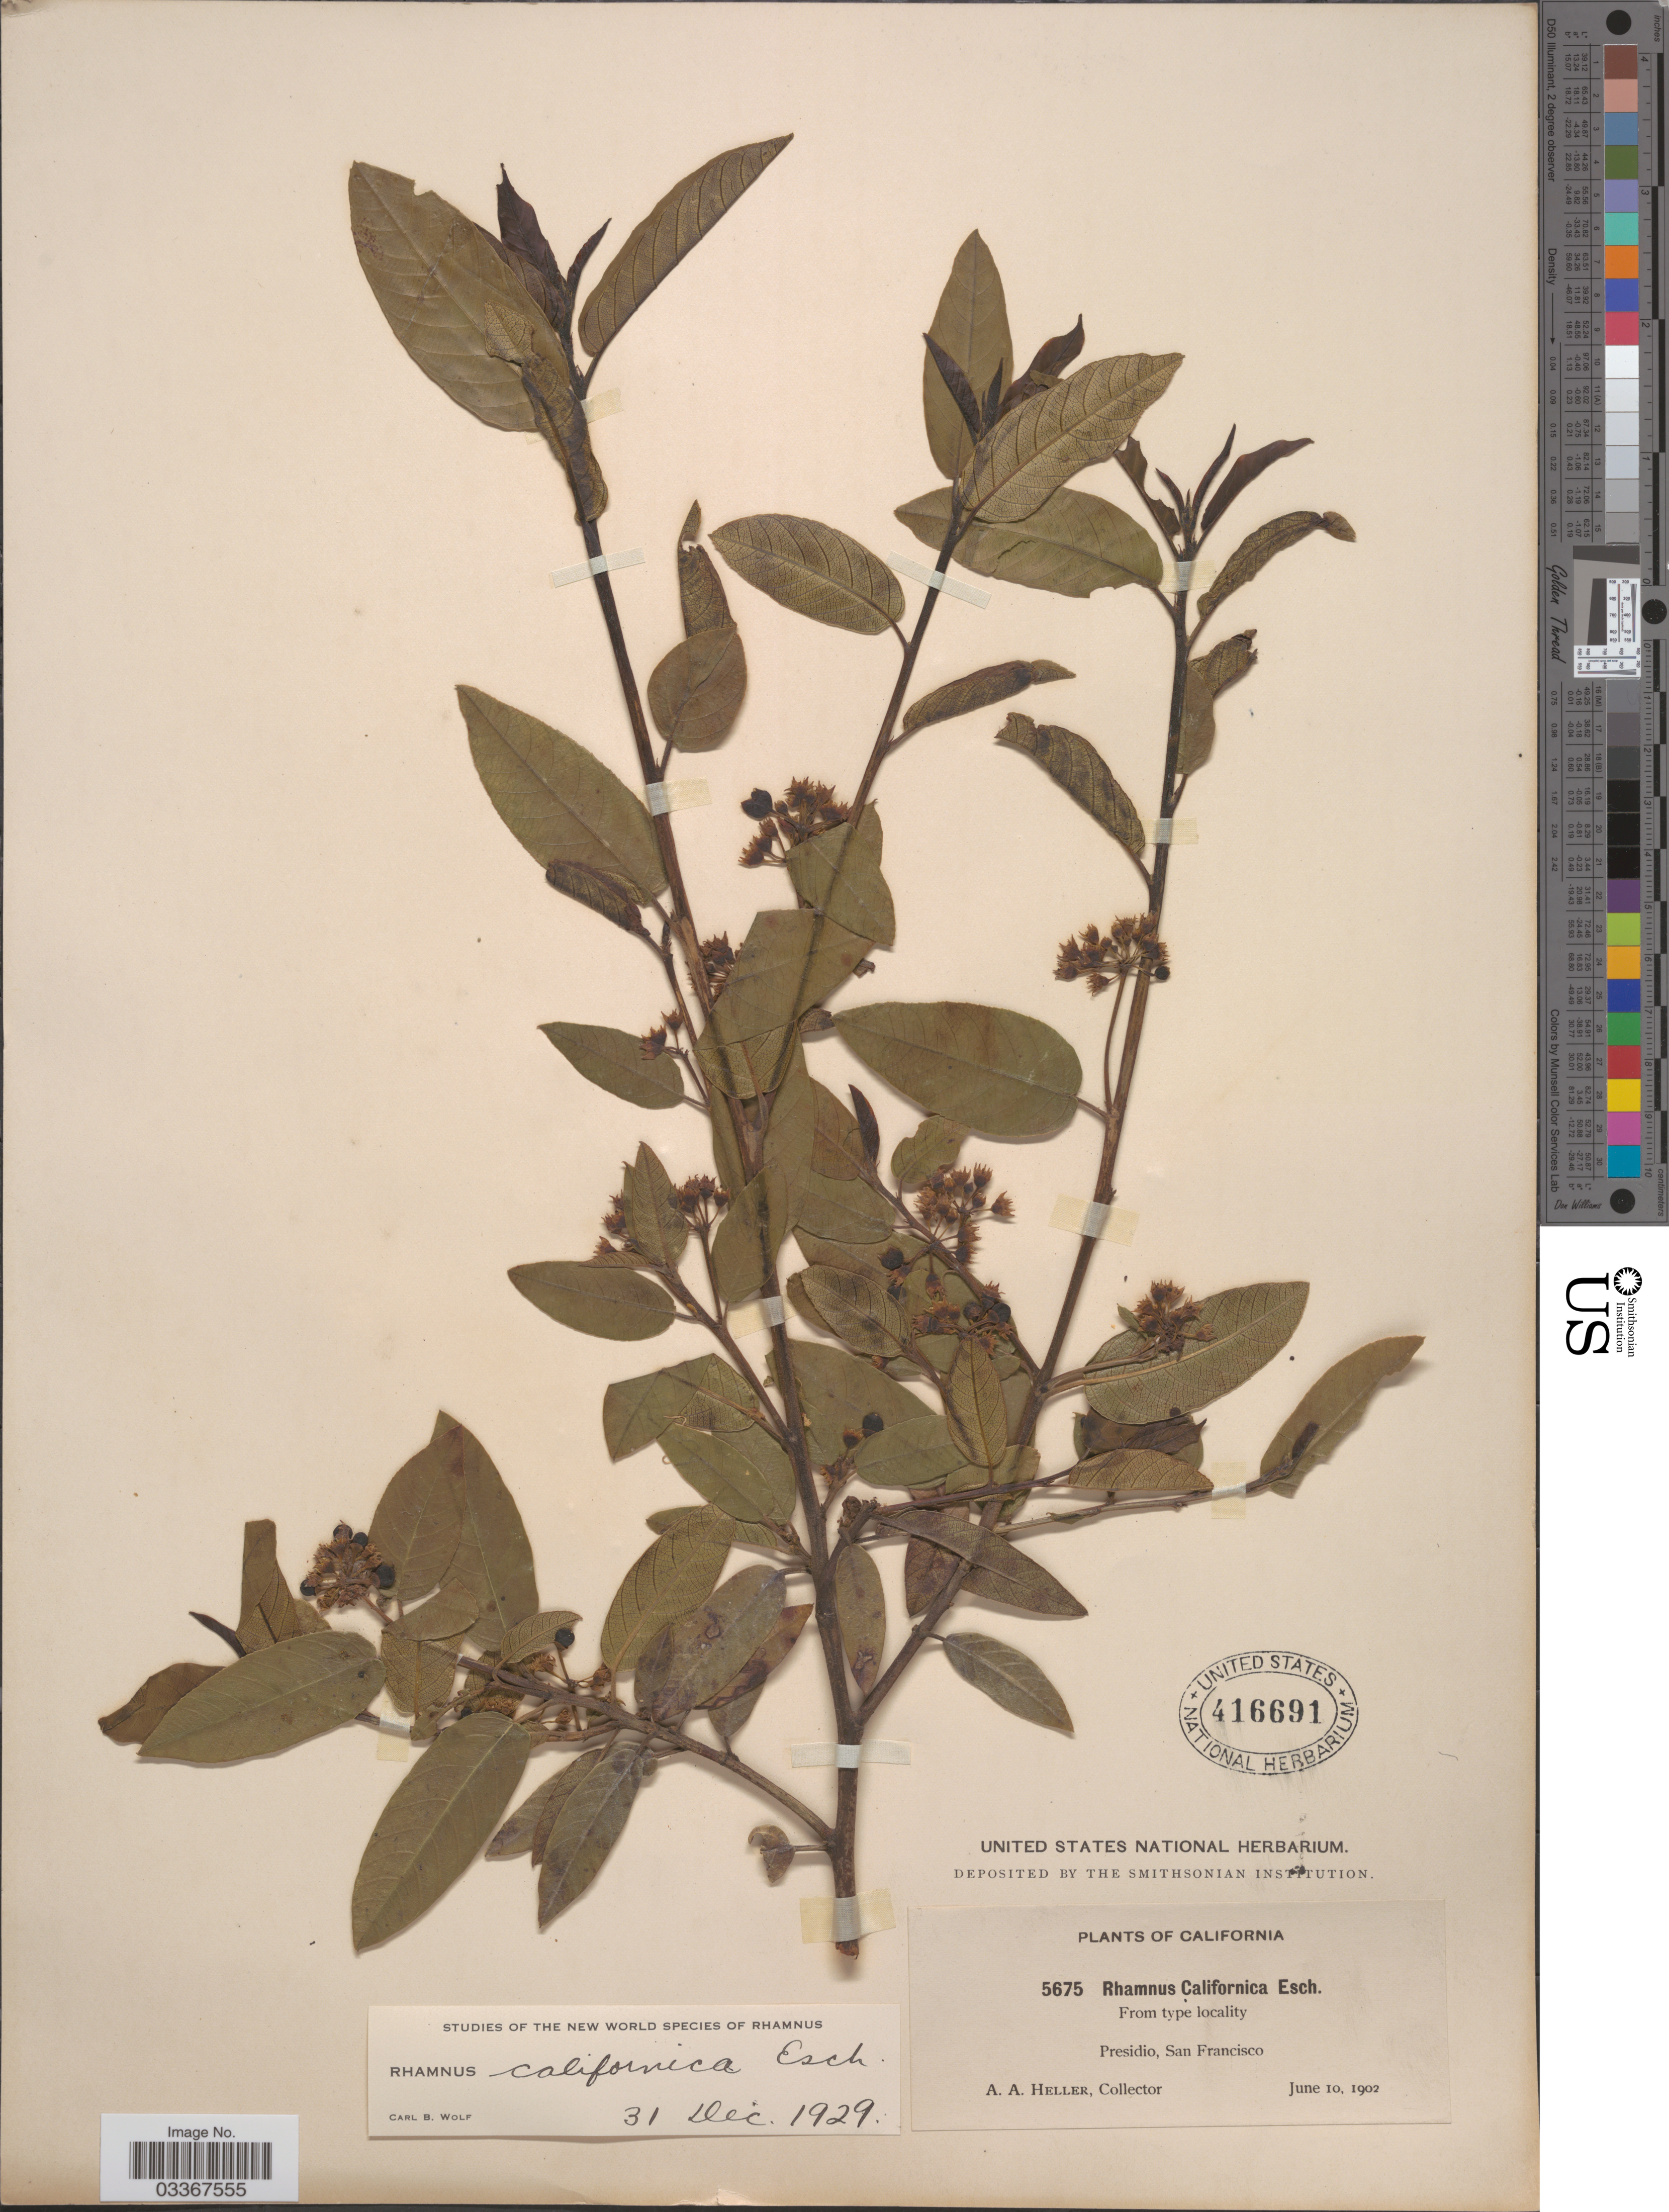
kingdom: Plantae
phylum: Tracheophyta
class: Magnoliopsida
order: Rosales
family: Rhamnaceae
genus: Frangula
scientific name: Frangula californica subsp. californica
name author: (Eschsch.) A. Gray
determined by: Strong, Mark T., (BOT), Smithsonian Institution - National Museum of Natural History (UNITED STATES)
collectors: A. A. Heller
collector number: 5675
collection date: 1902-06-10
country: United States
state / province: California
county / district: San Francisco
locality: Presidio, San Francisco.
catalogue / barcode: US 416691